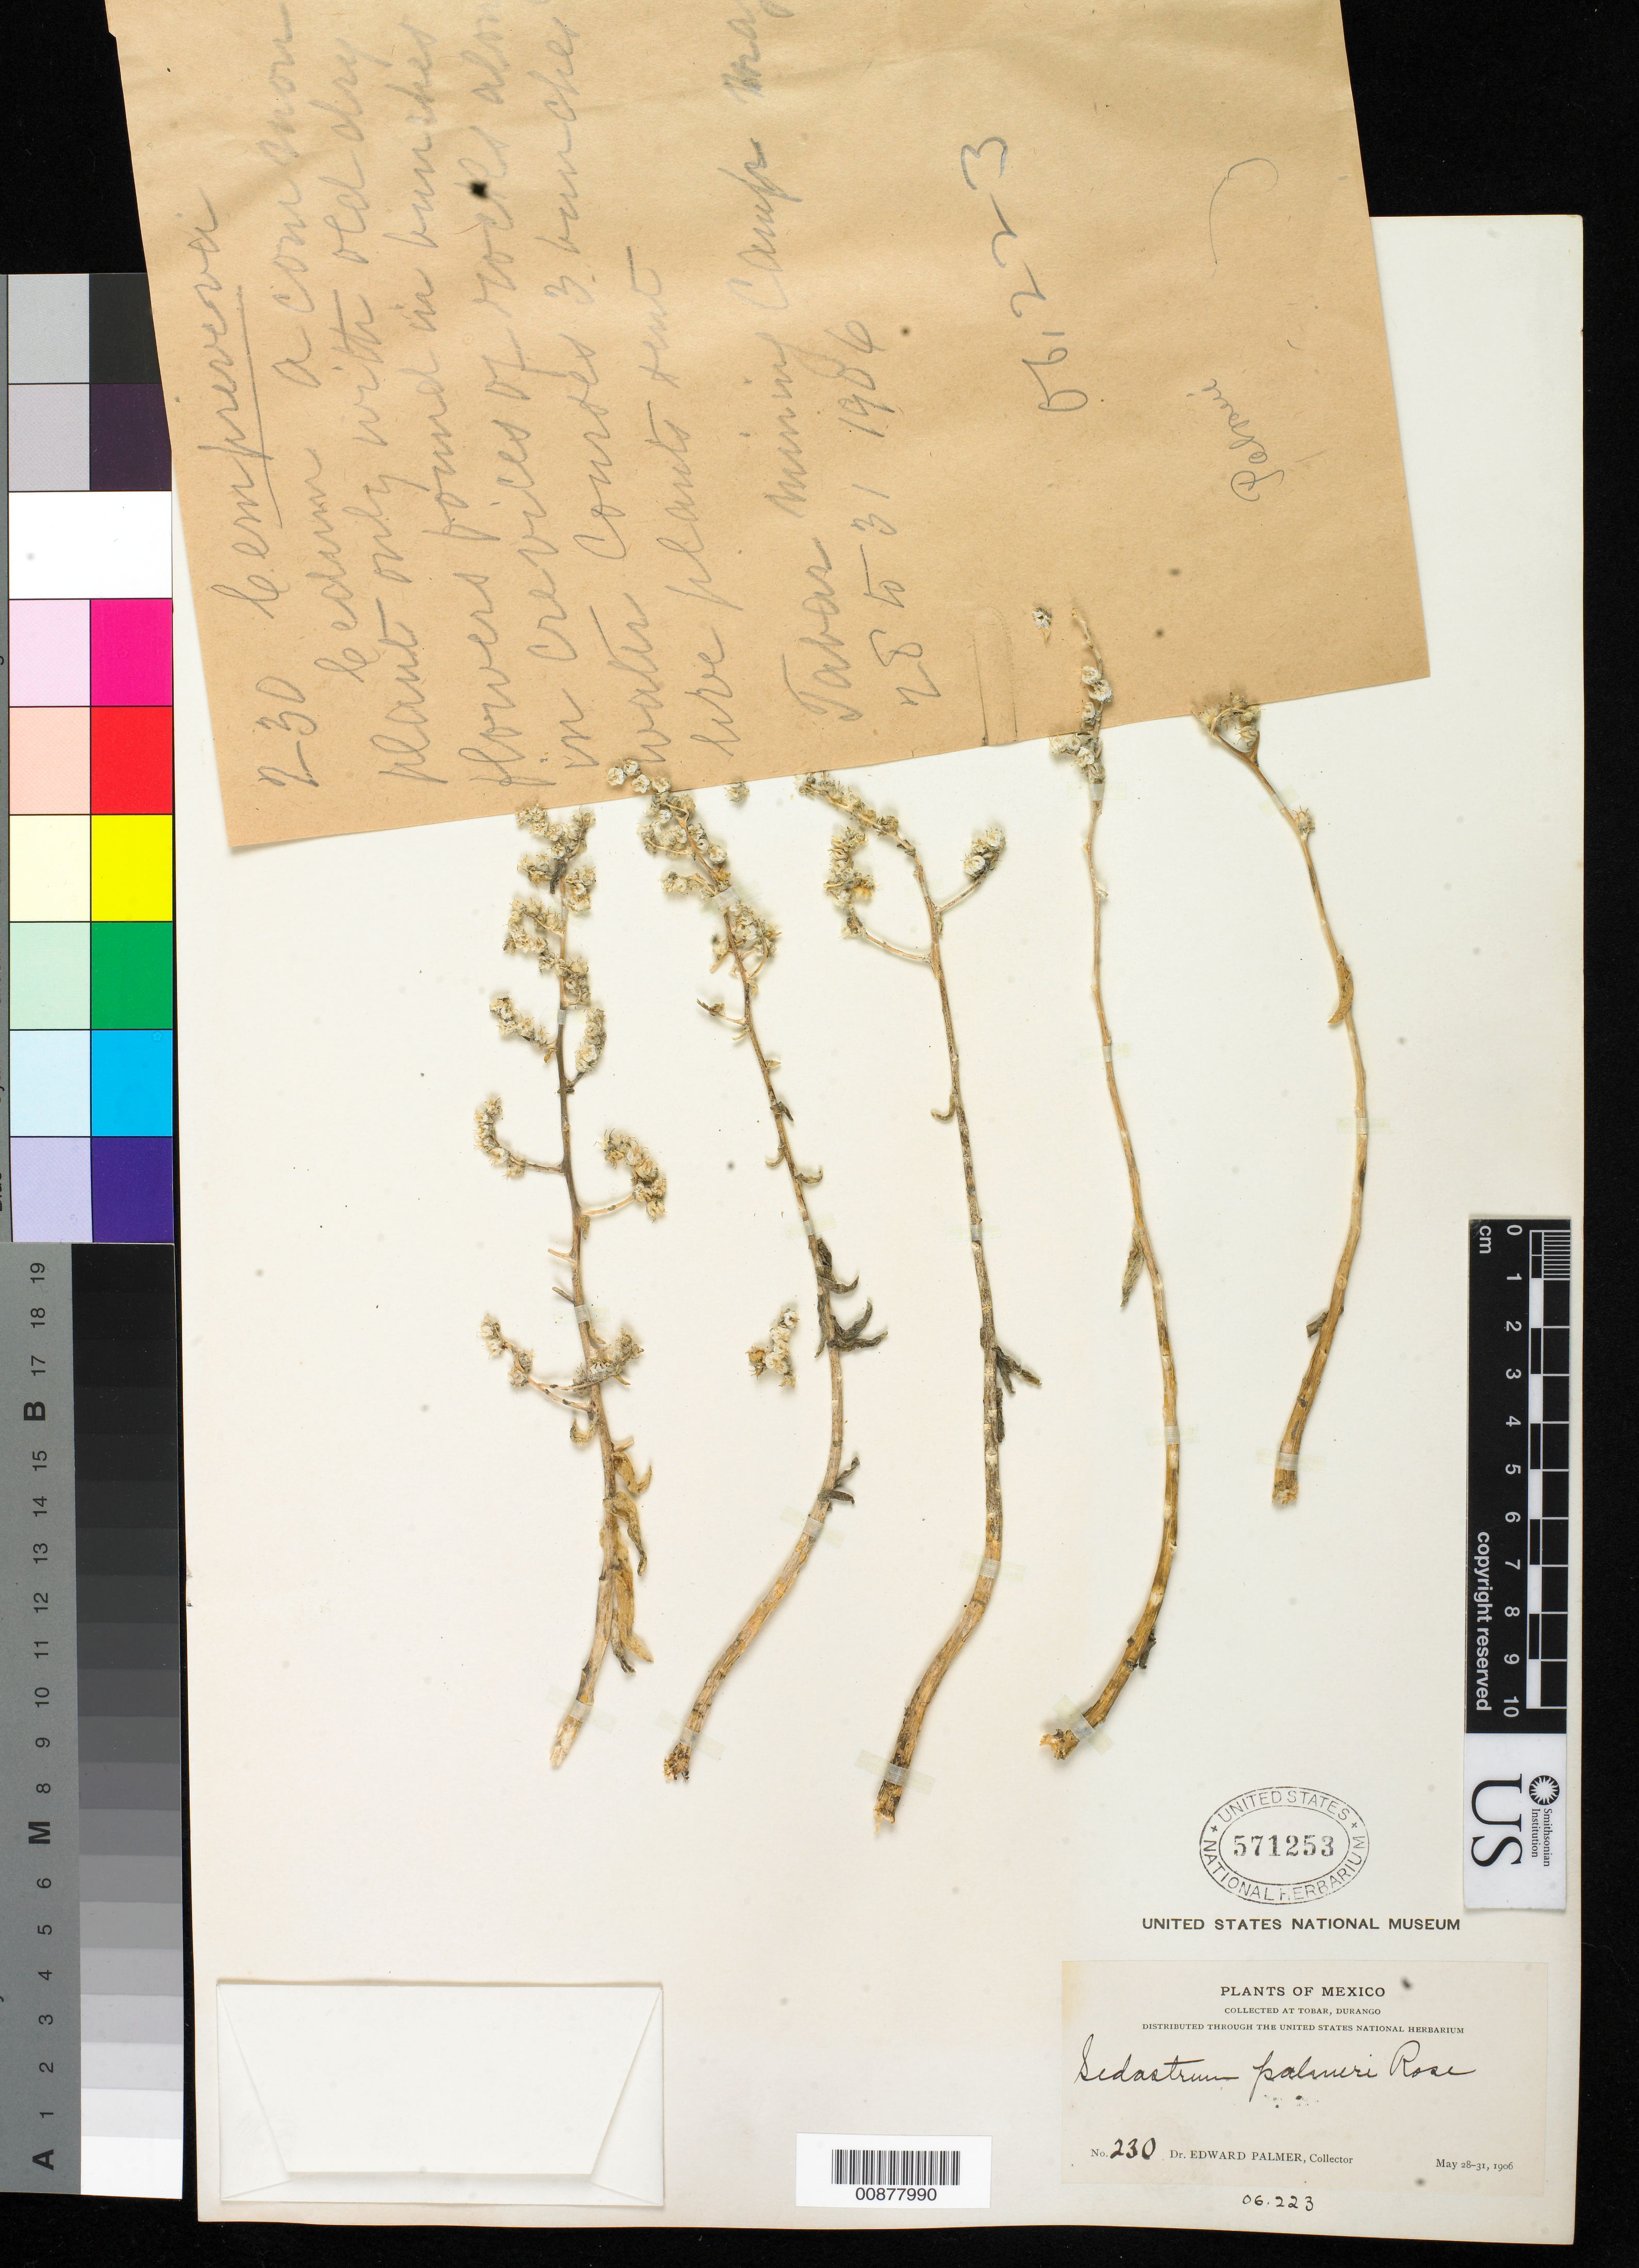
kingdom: Plantae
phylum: Tracheophyta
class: Magnoliopsida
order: Saxifragales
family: Crassulaceae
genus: Sedum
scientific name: Sedum glabrum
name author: (Rose) Praeger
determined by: Strong, Mark T., (BOT), Smithsonian Institution - National Museum of Natural History (UNITED STATES)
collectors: E. Palmer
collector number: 230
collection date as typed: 28 May 1906 to 31 May 1906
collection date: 1906-05-28/1906-05-31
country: Mexico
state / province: Durango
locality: Tobar mining camp, Durango.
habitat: Found in bunches in crevices of rocks along water courses.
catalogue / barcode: US 571253